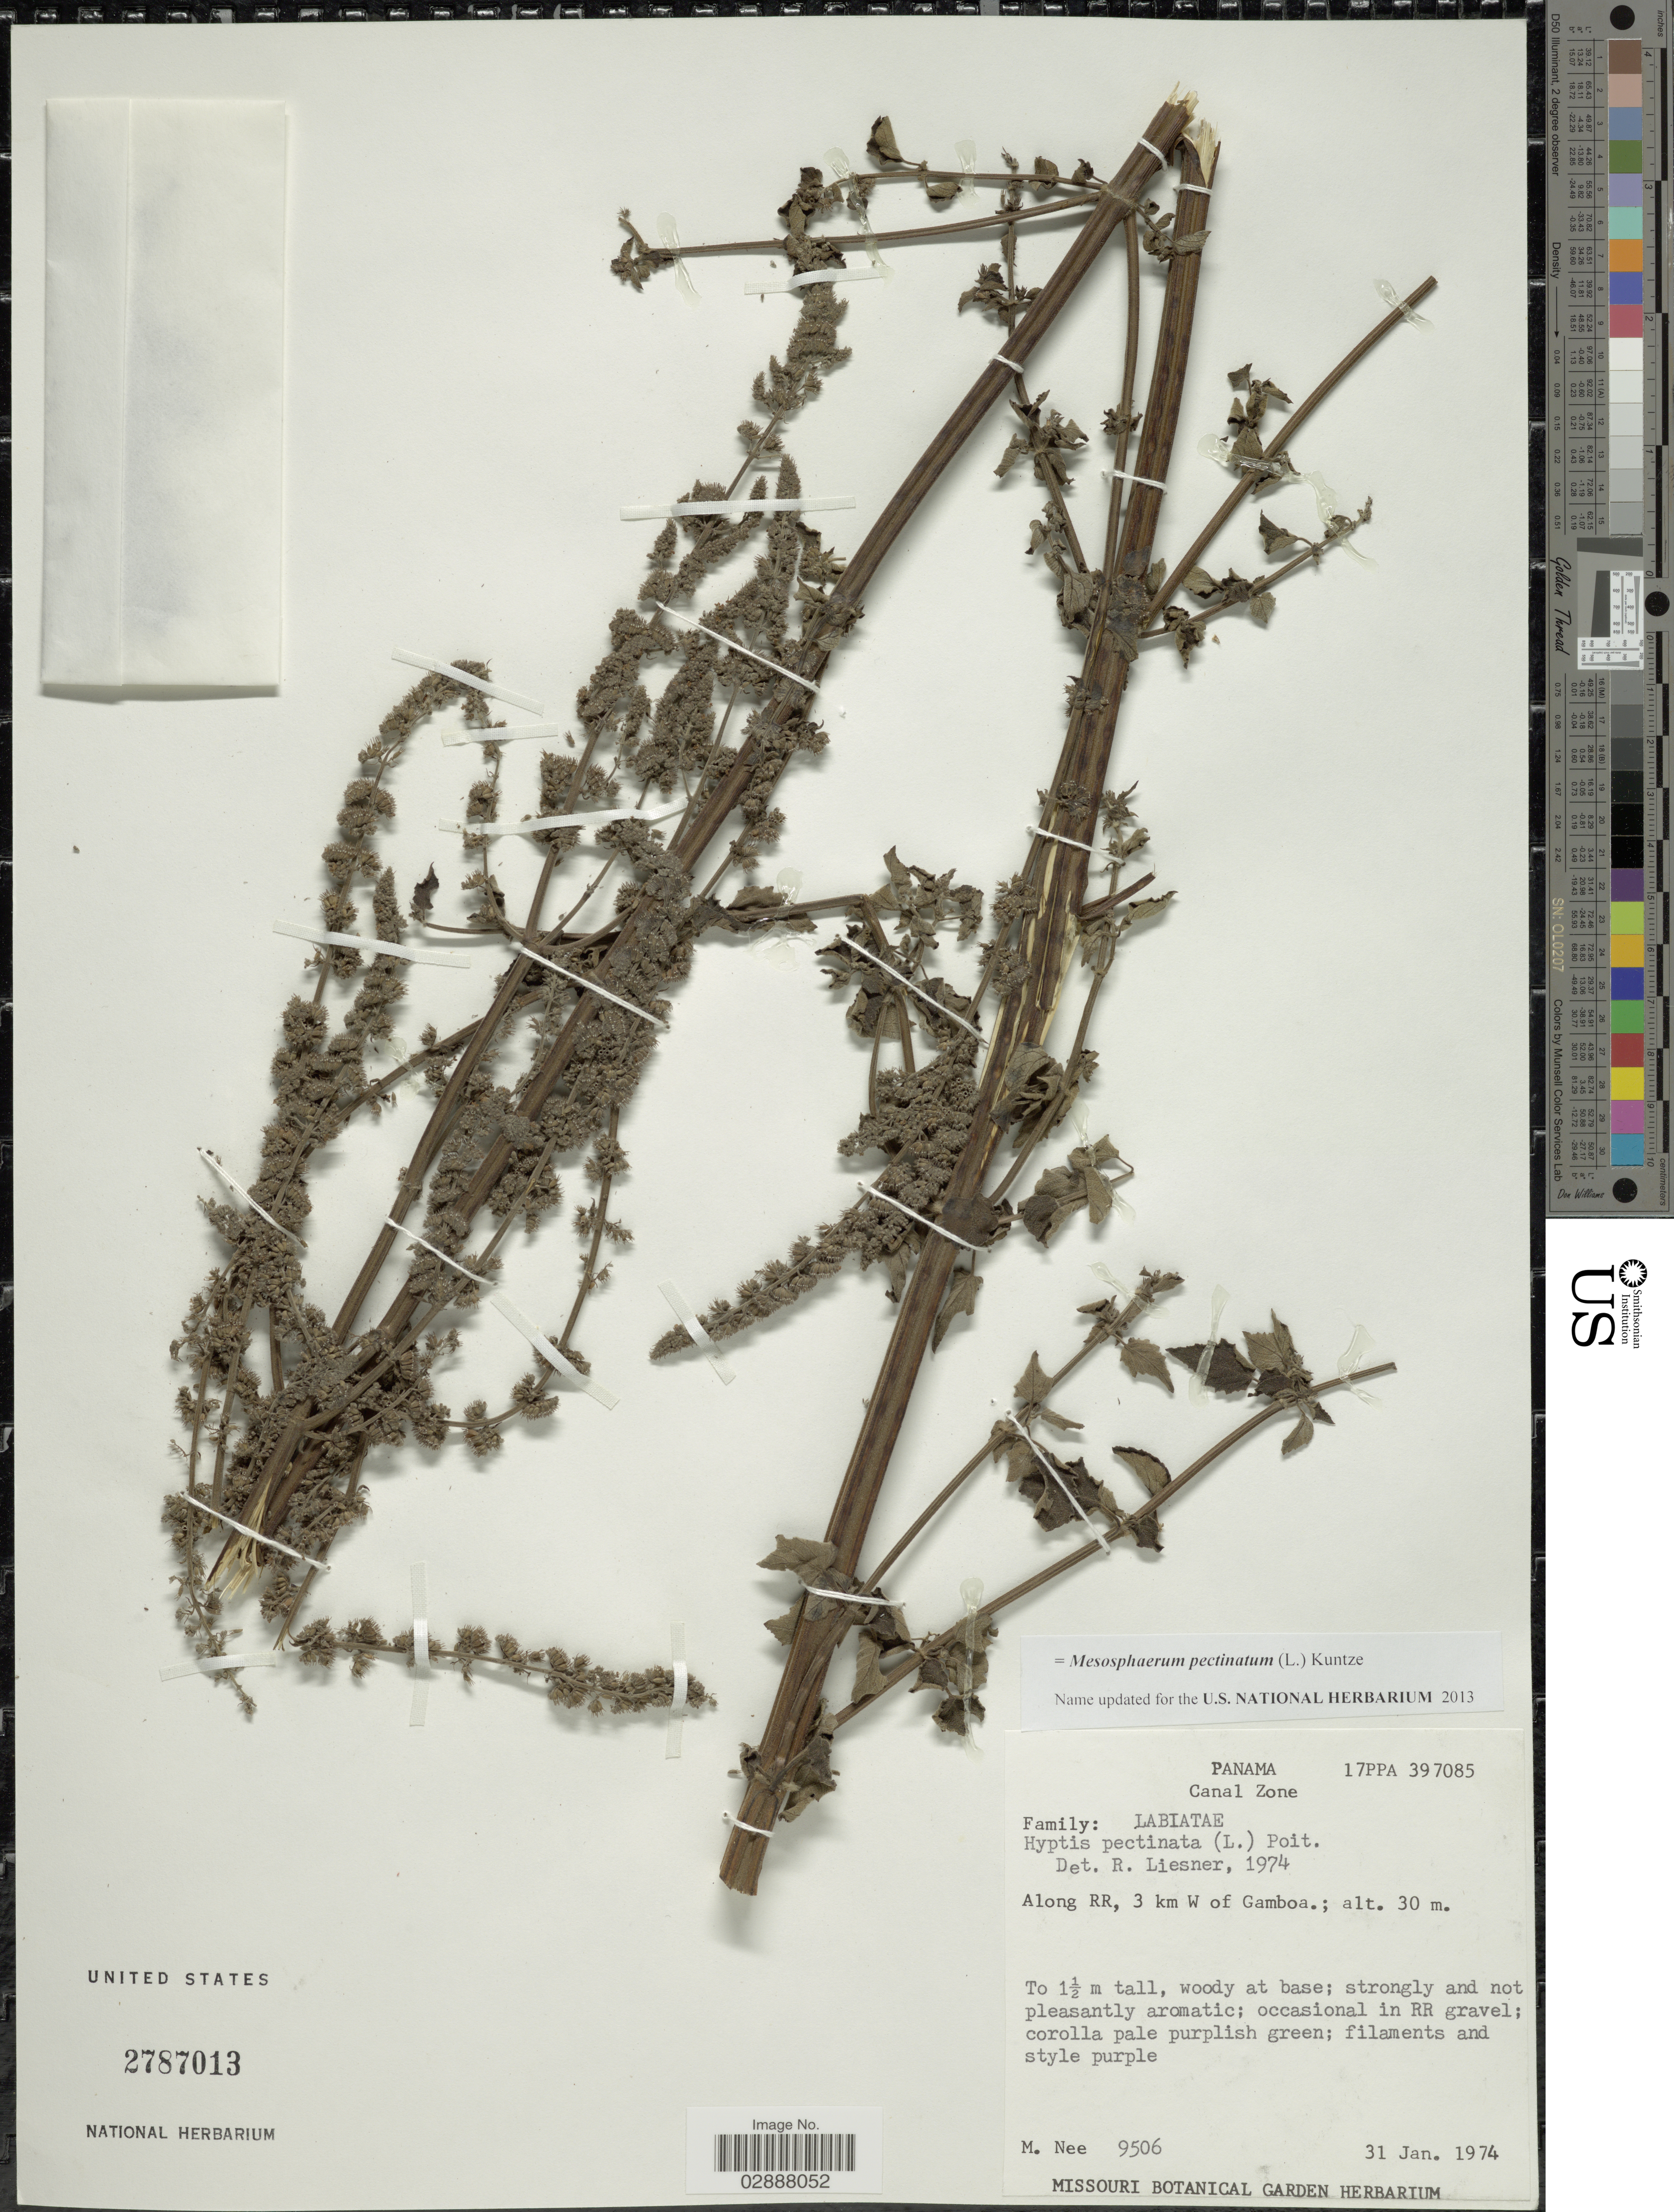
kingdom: Plantae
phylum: Tracheophyta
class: Magnoliopsida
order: Lamiales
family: Lamiaceae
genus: Mesosphaerum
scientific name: Mesosphaerum pectinatum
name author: (L.) Kuntze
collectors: M. Nee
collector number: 9506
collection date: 1974-01-31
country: Panama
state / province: Colón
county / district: Canal Zone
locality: Canal Zone. Along RR, 3 km W of Gamboa. Occasional in RR gravel.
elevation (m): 30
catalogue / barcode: US 2787013